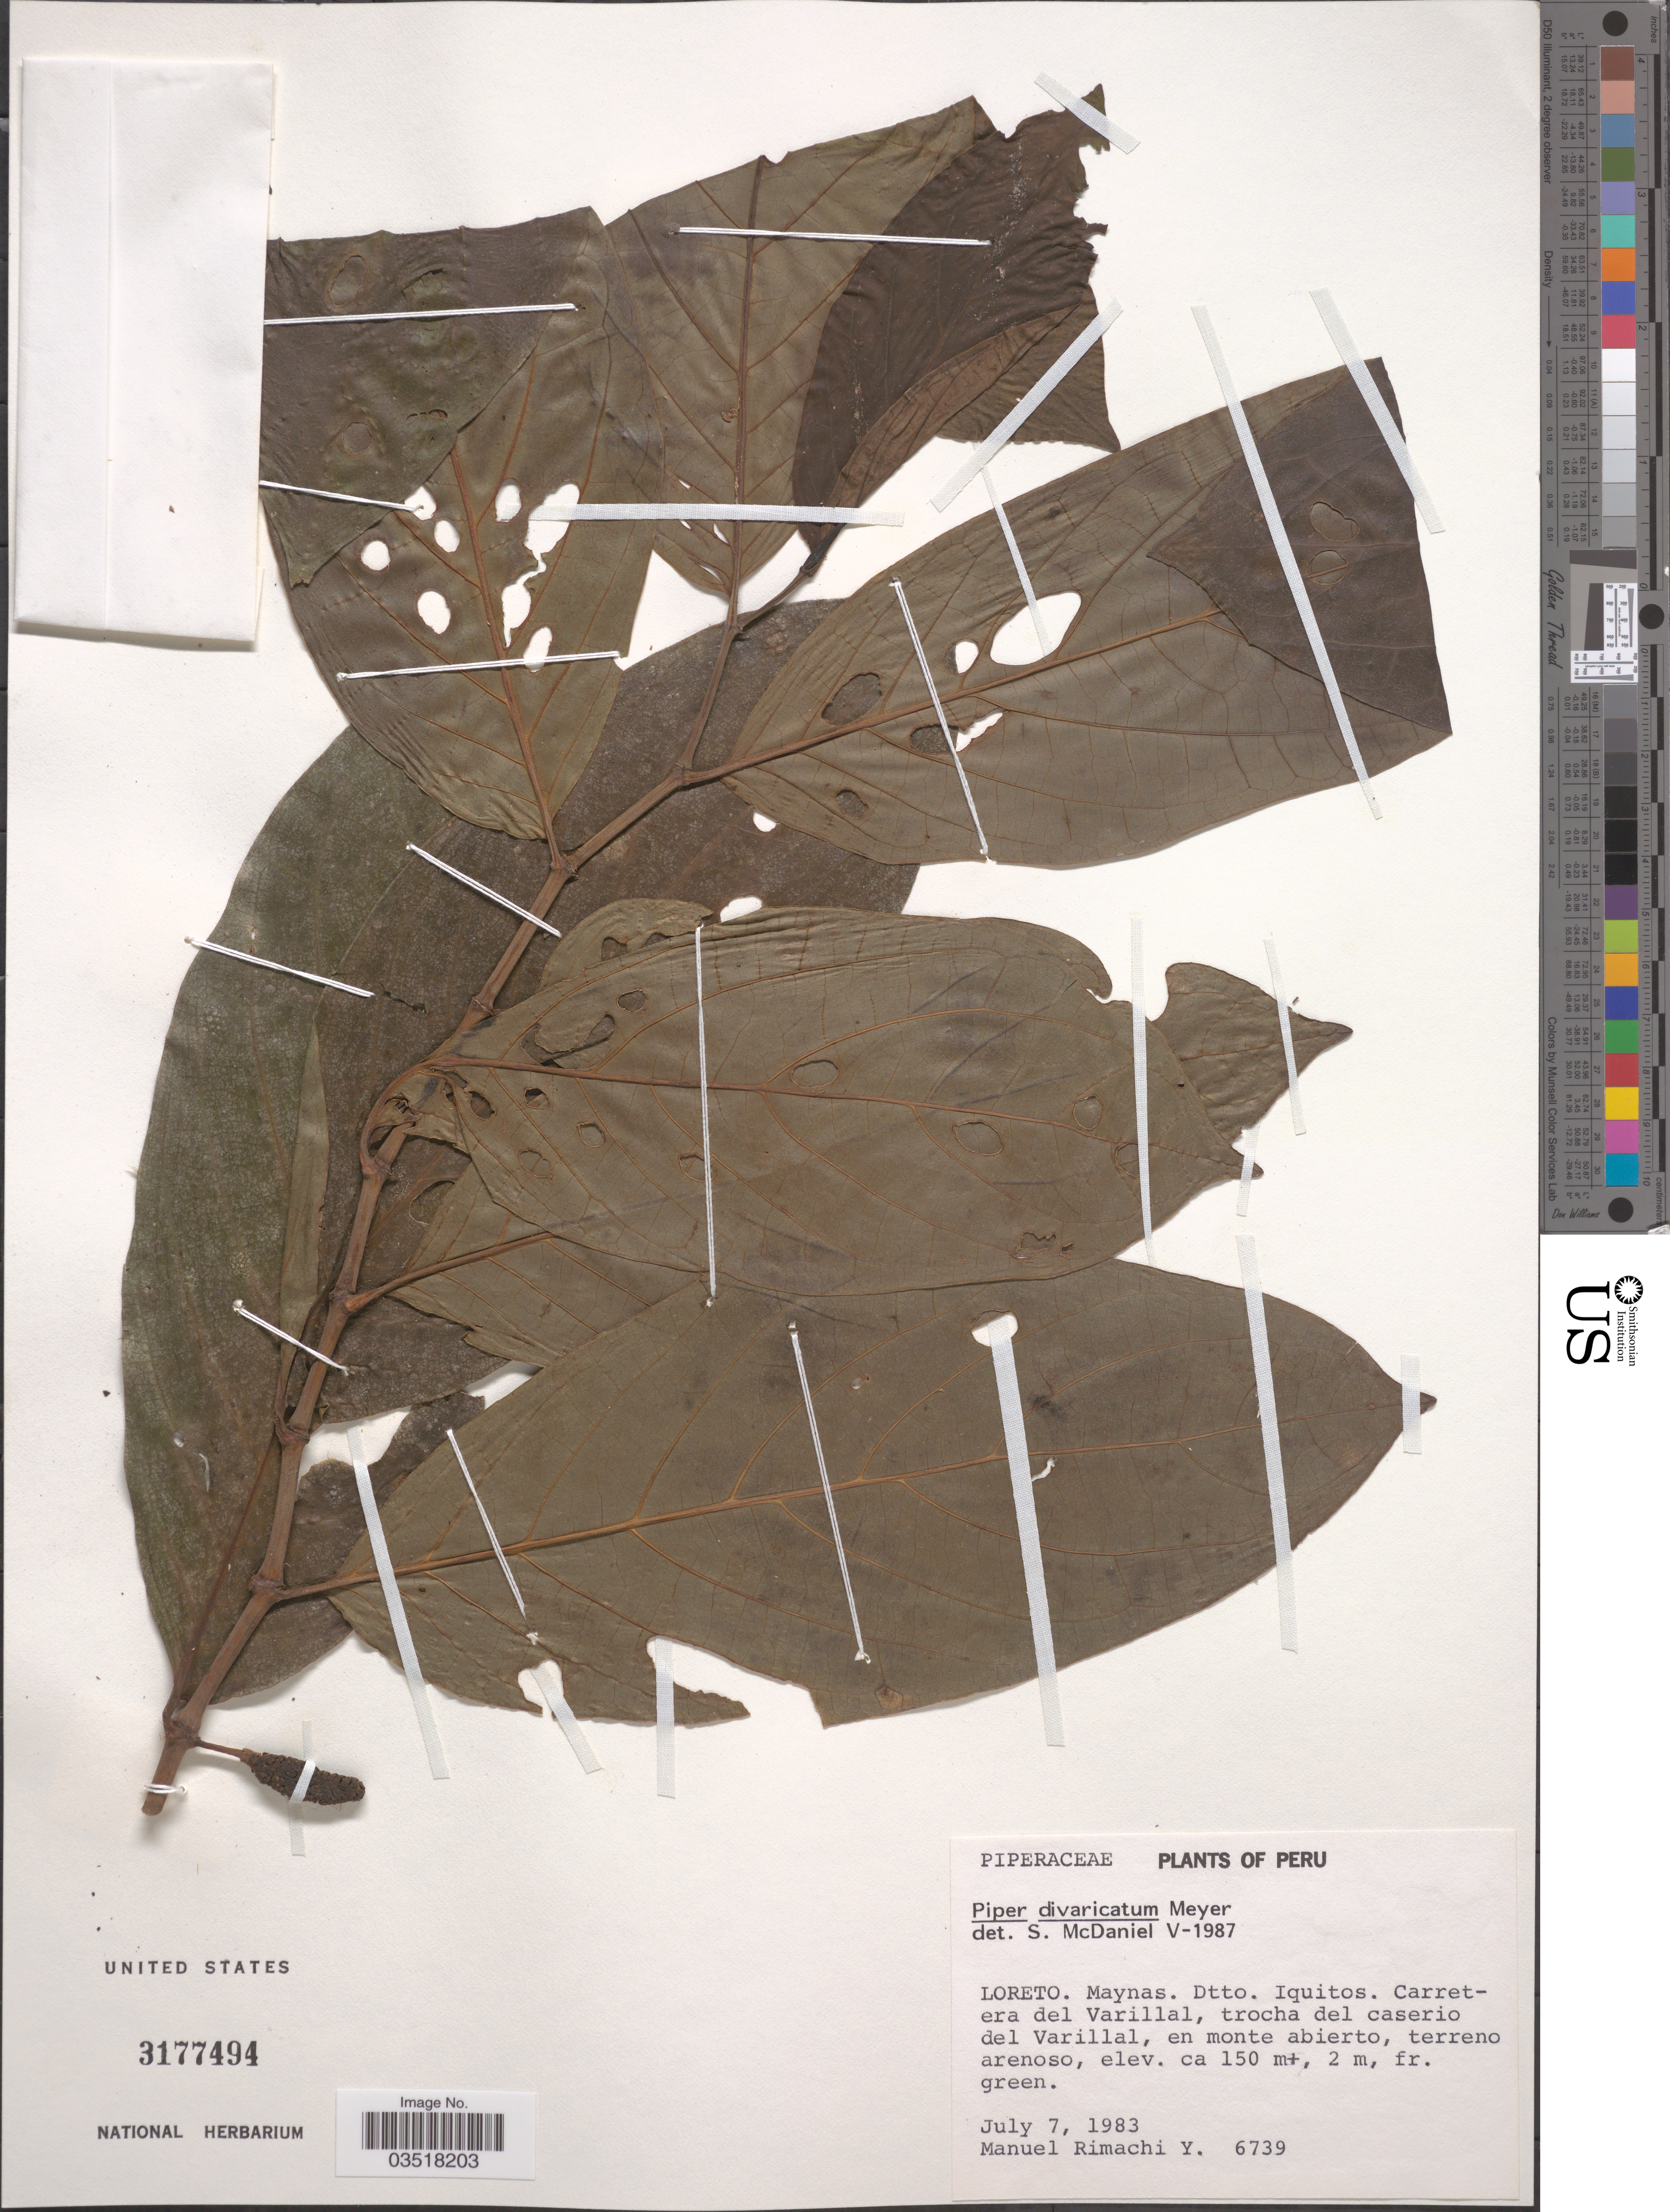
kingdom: Plantae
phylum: Tracheophyta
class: Magnoliopsida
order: Piperales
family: Piperaceae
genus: Piper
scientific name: Piper divaricatum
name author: G. Mey.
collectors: M. Rimachi Y.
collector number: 6739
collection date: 1983-07-07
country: Peru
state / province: Loreto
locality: Maynas. Dtto. Iquitos. Carretera del Varillal, trocha del caserio del Varillal.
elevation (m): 150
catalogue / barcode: US 3177494